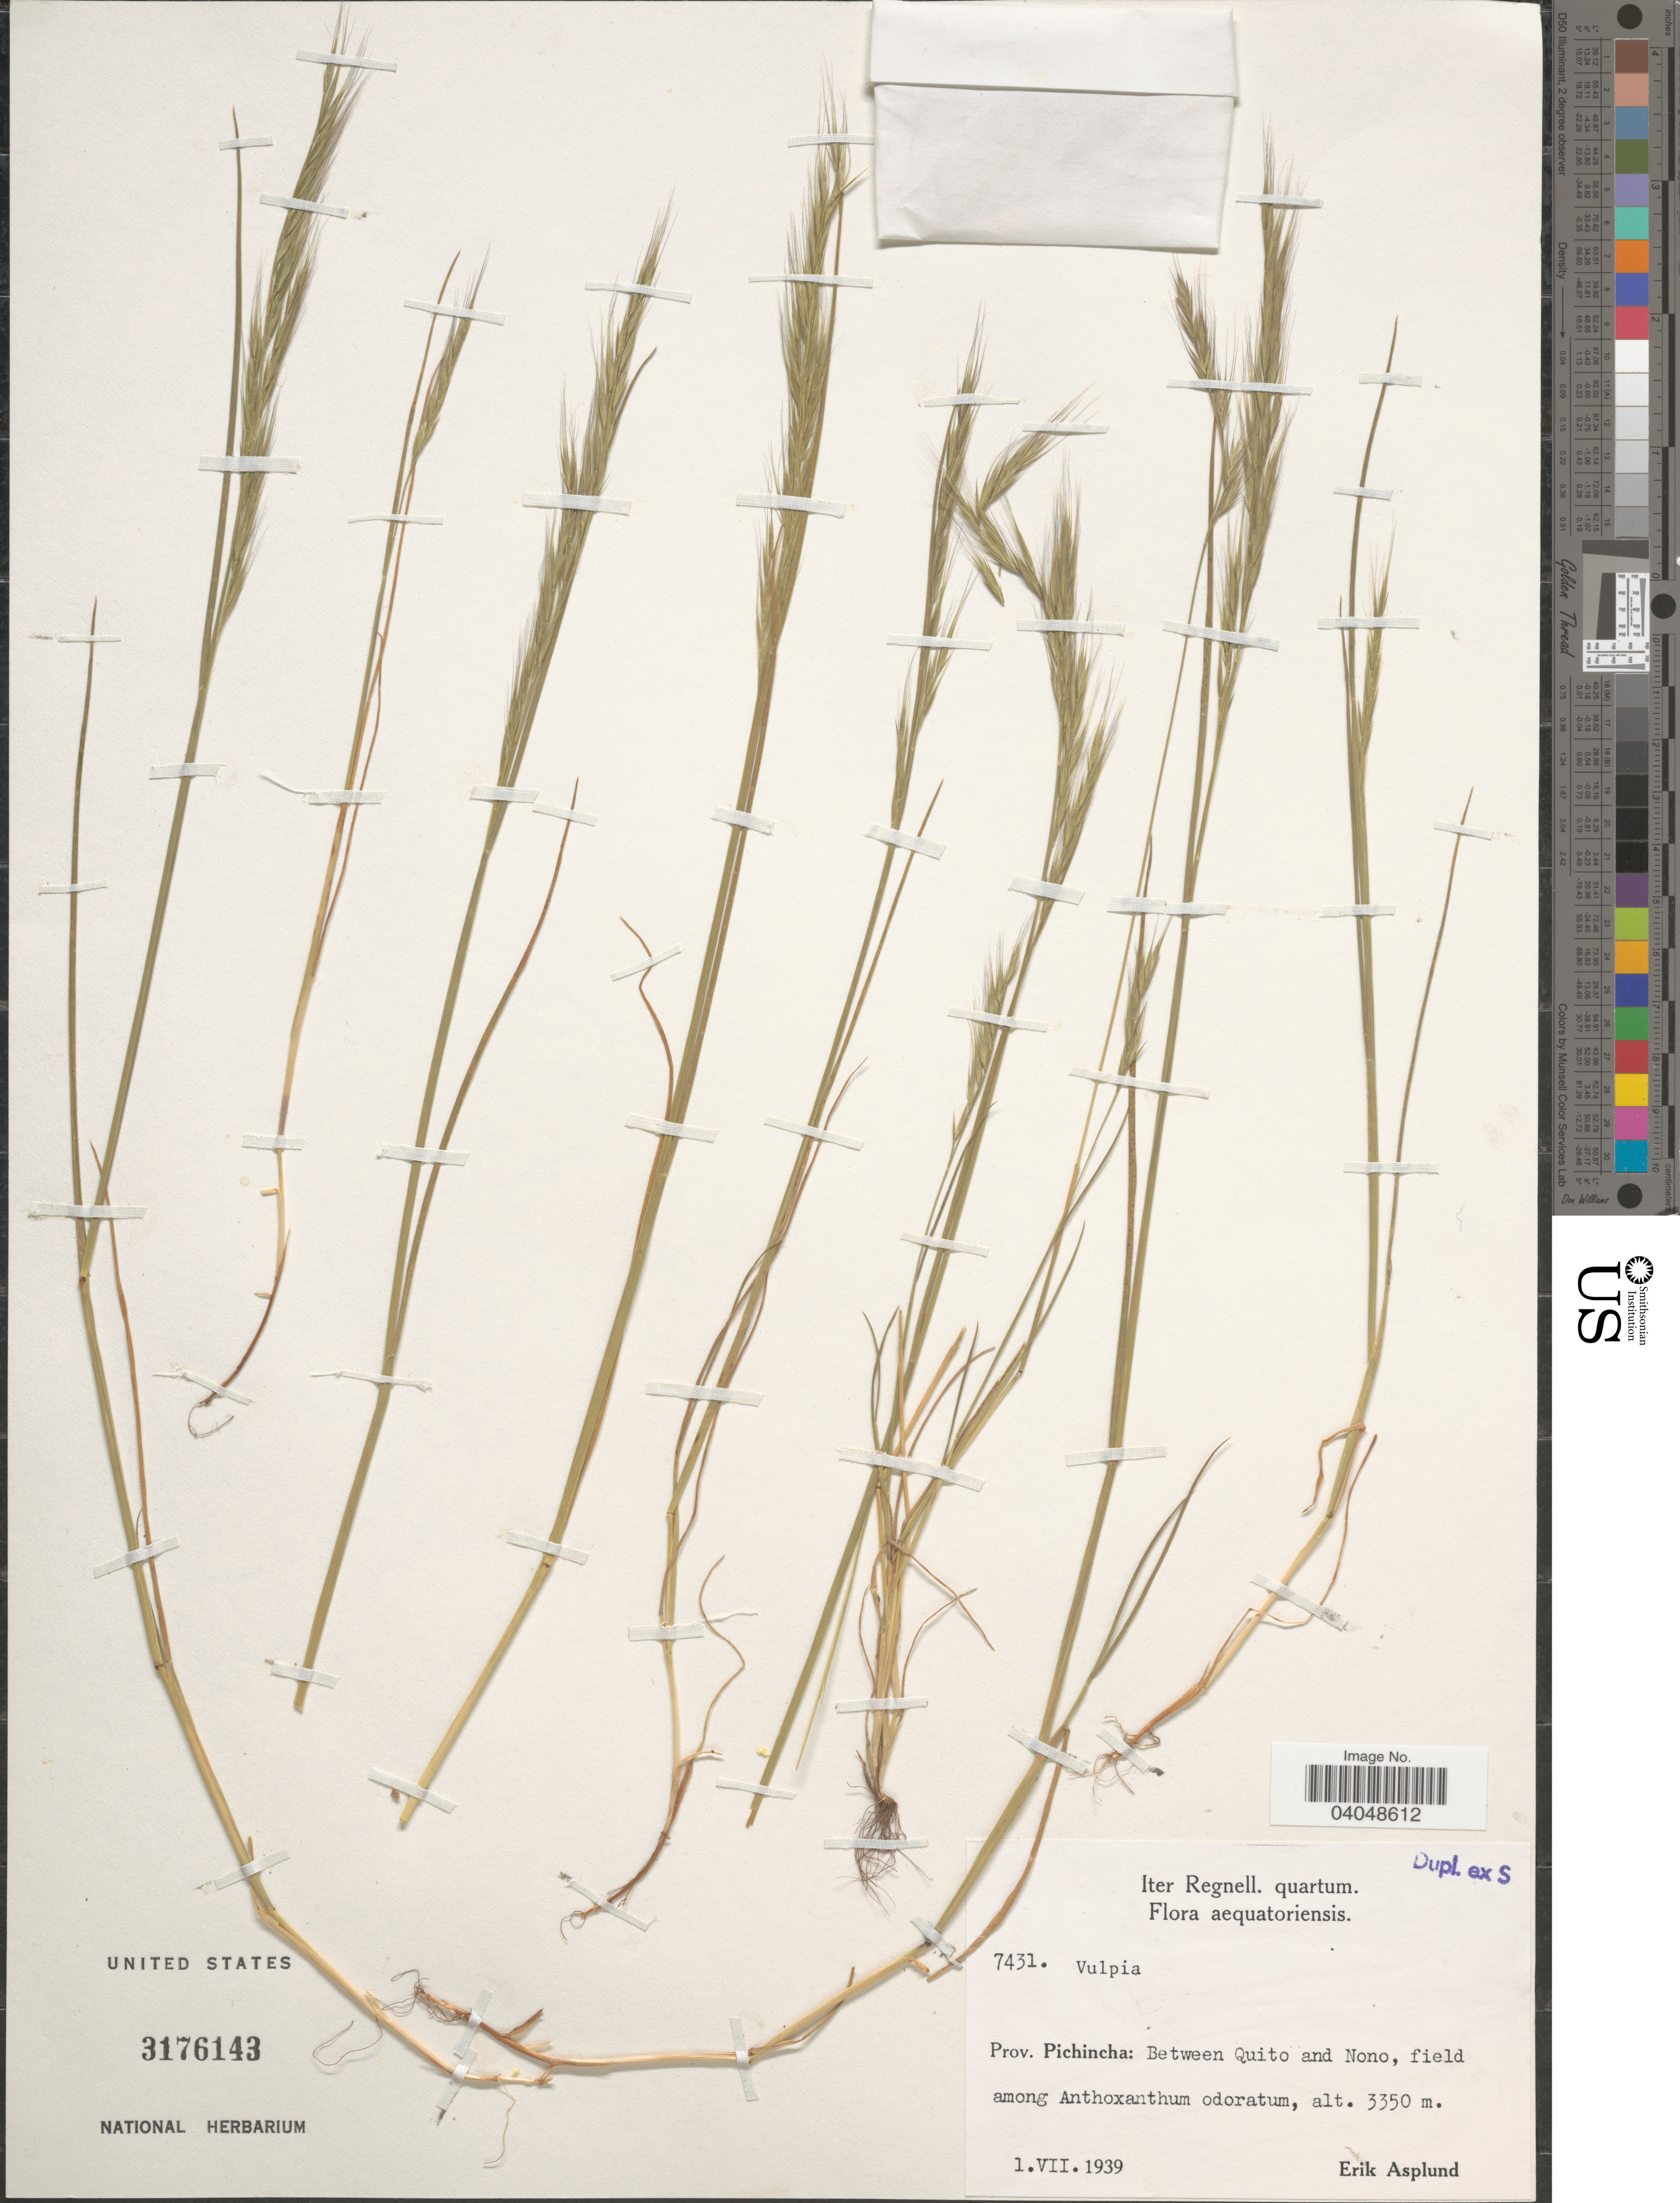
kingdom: Plantae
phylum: Tracheophyta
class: Liliopsida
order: Poales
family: Poaceae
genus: Festuca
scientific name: Festuca sp.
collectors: E. Asplund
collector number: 7431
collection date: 1939-07-01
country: Ecuador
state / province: Pichincha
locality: Between Quito and Nono, field among Anthoxanthum odoratum.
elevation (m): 3350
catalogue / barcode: US 3176143